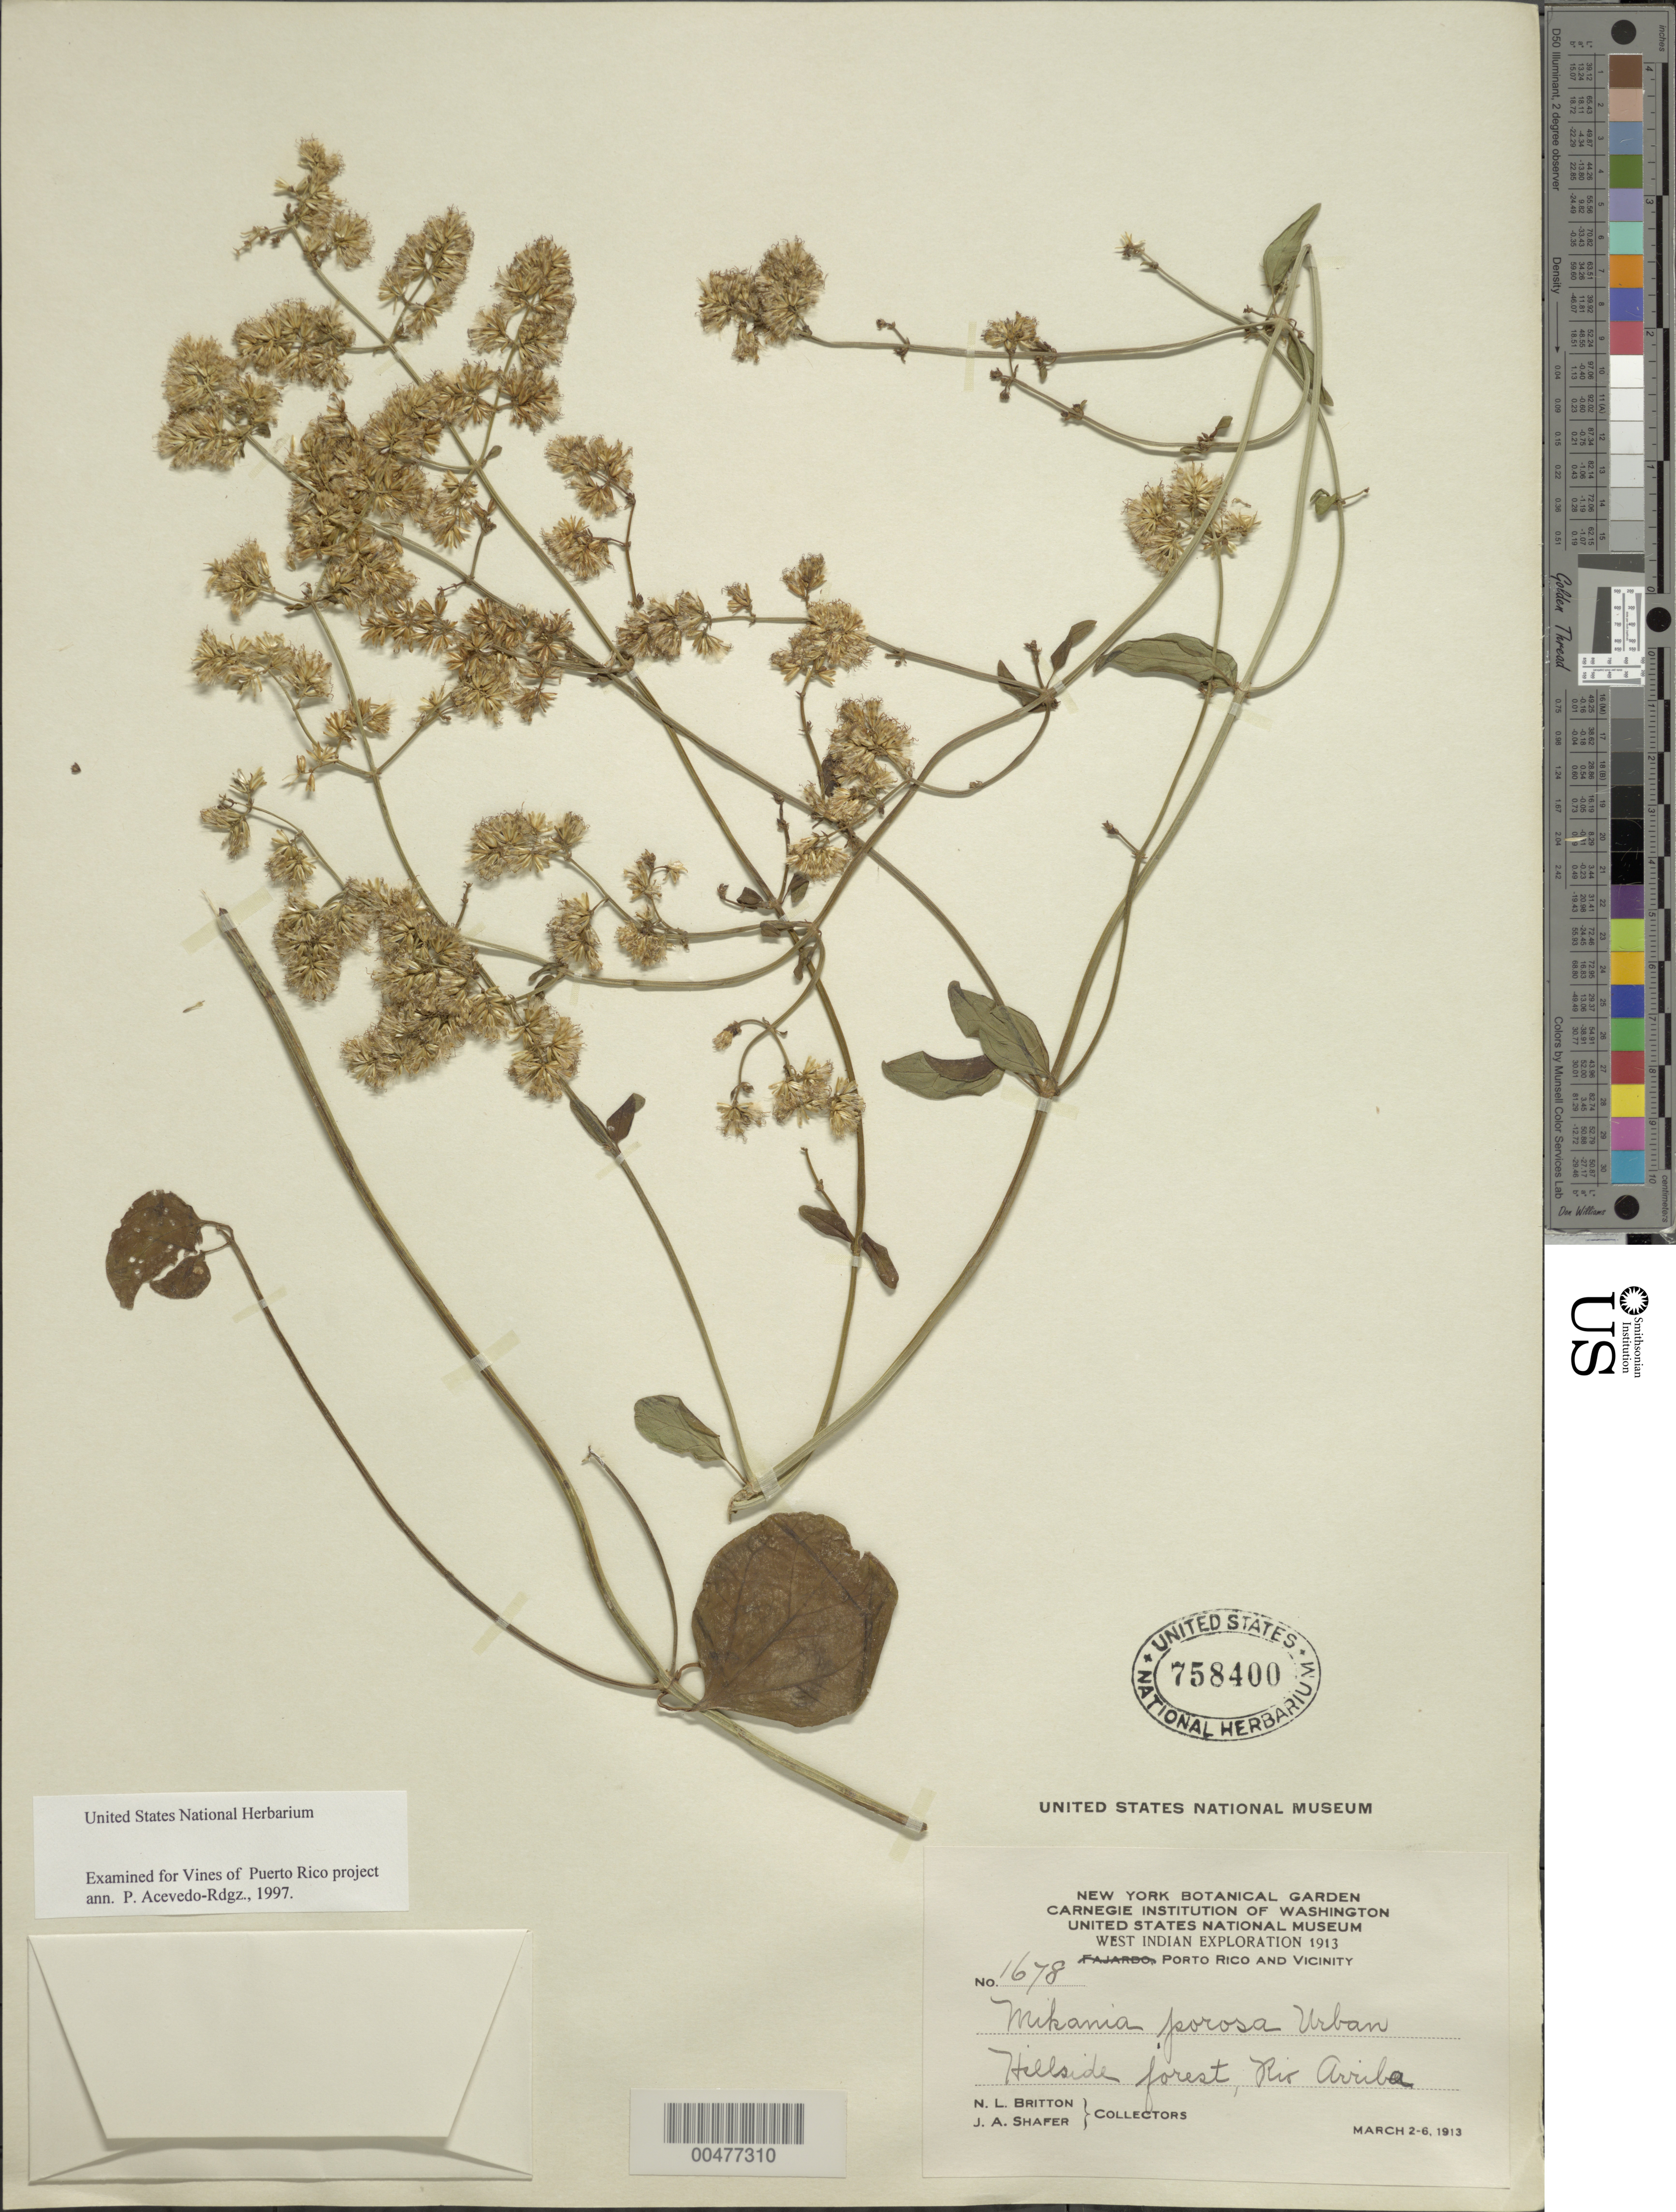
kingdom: Plantae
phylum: Tracheophyta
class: Magnoliopsida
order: Asterales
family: Asteraceae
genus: Mikania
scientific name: Mikania porosa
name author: Urb.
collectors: N. Britton & J. A. Shafer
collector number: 1678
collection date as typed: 02 Mar 1913 to 06 Mar 1913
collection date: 1913-03-02/1913-03-06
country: Puerto Rico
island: Greater Antilles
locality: Rio Arriba. Hillside forest.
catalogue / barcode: US 758400